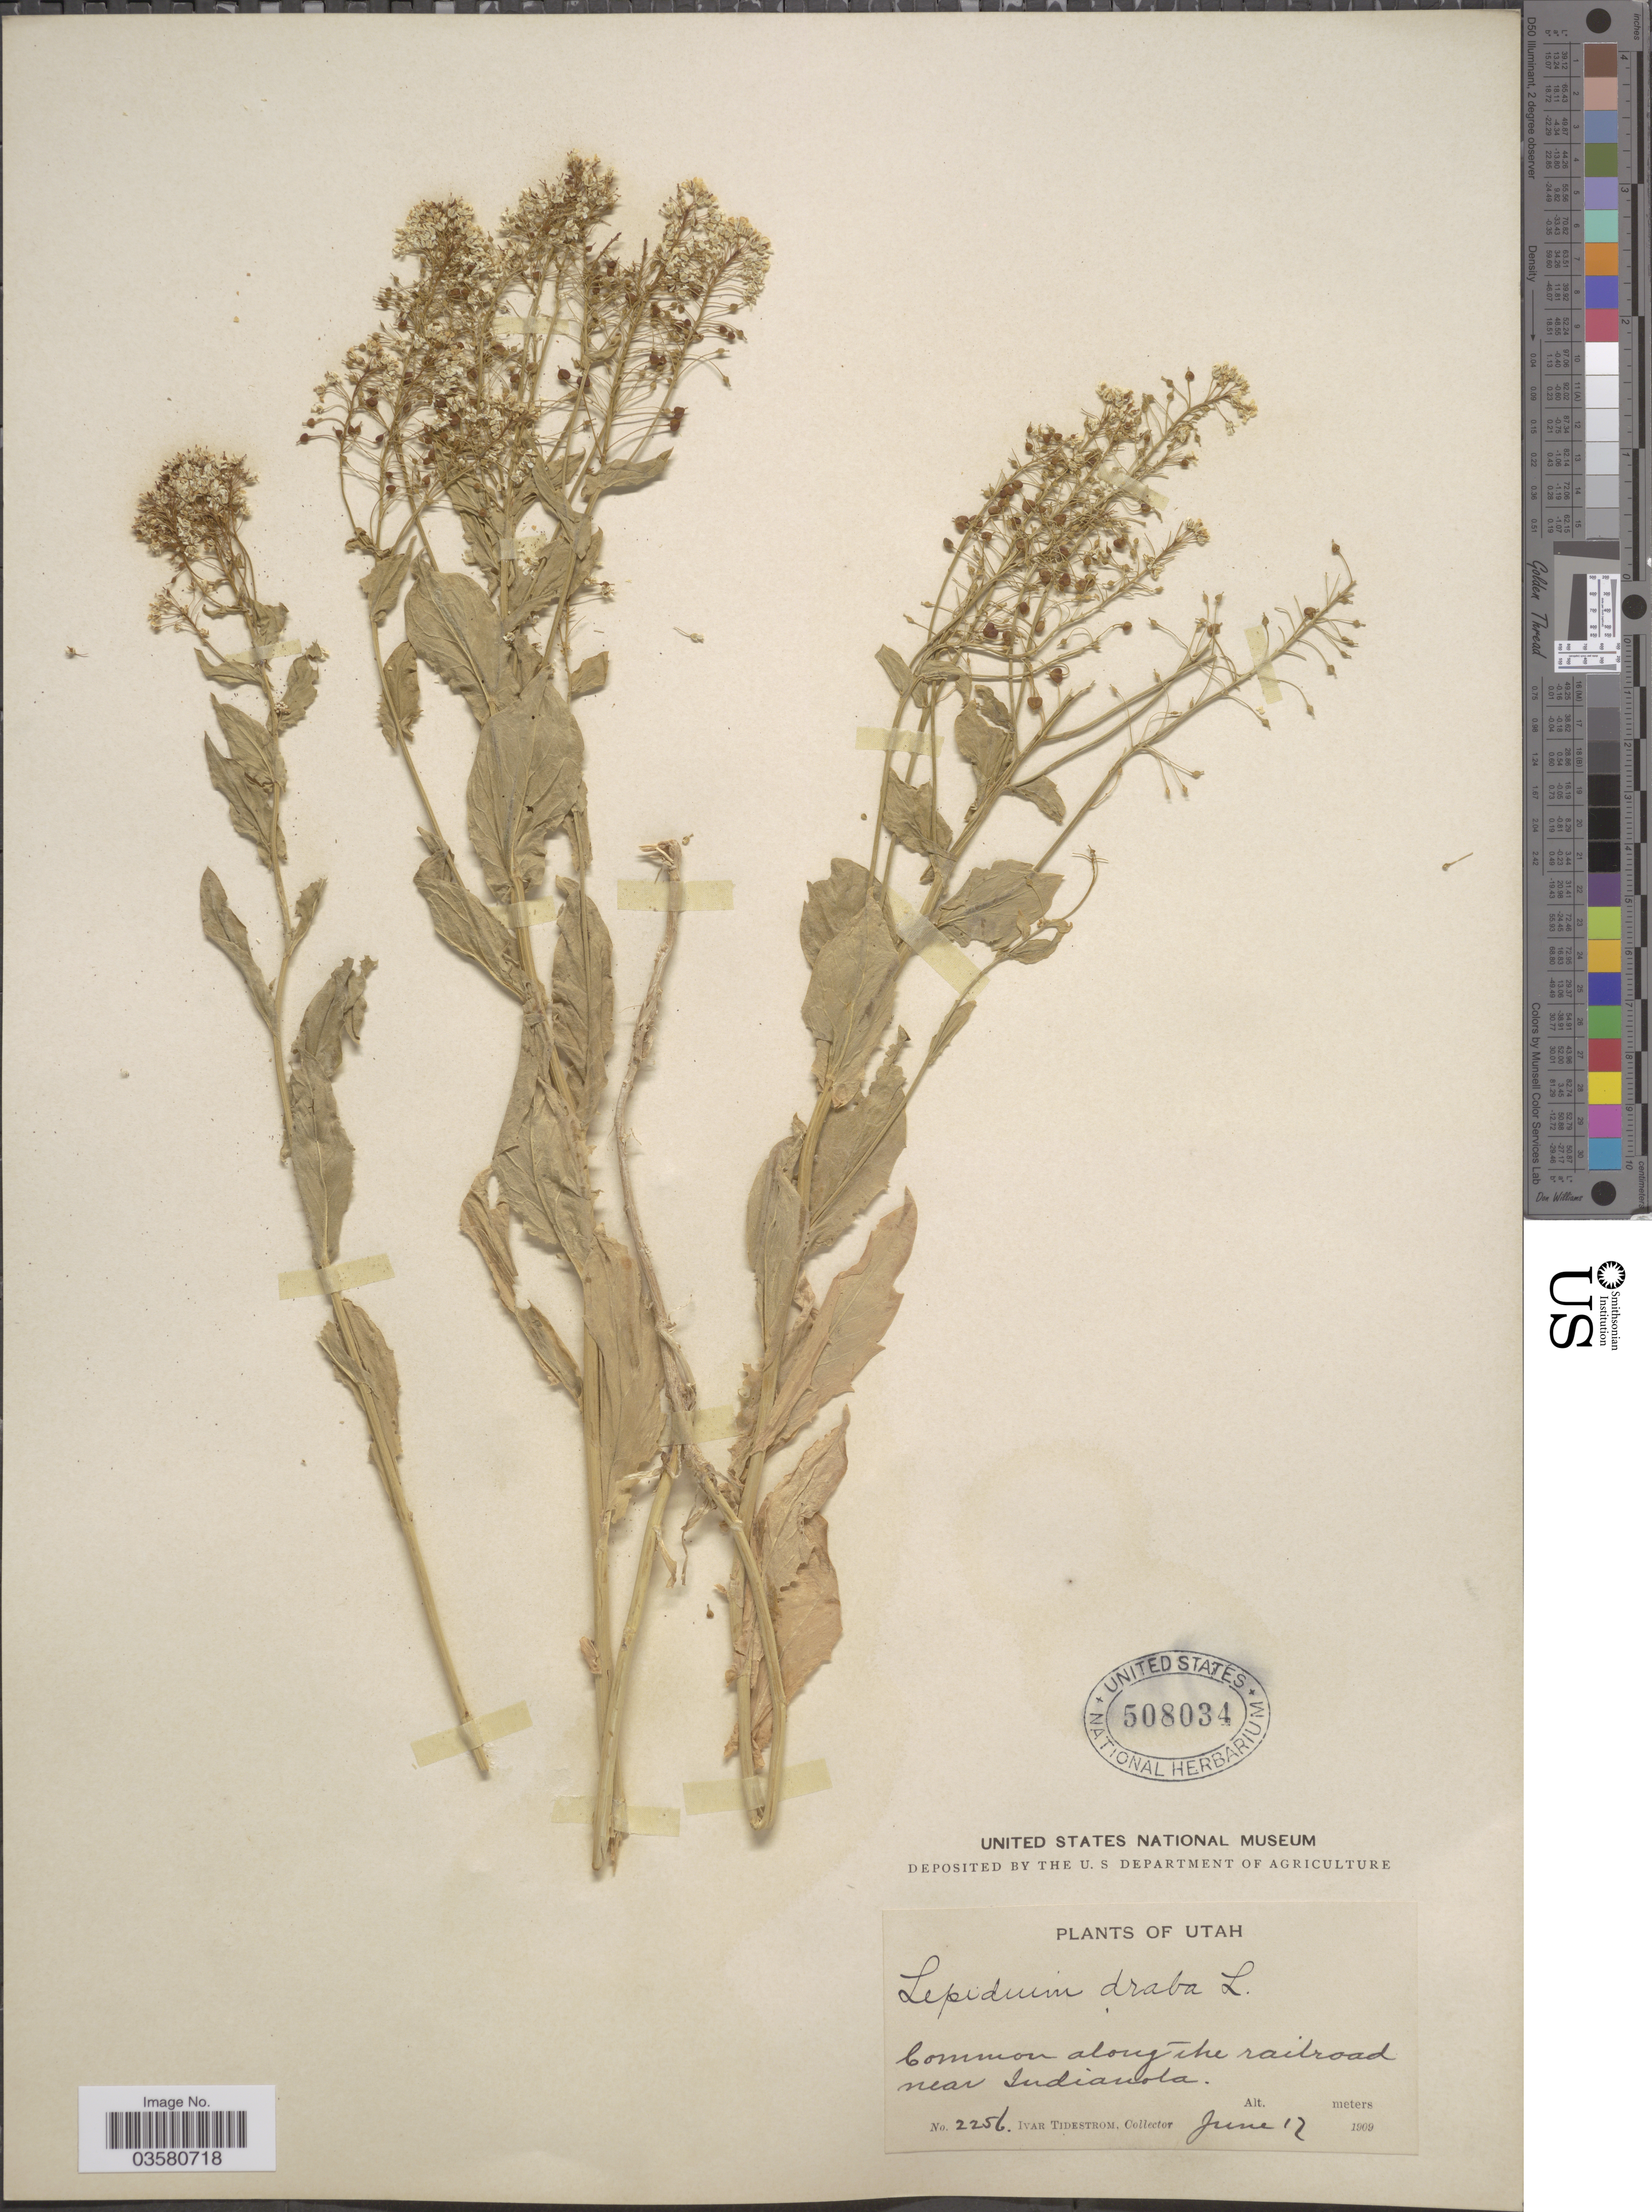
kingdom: Plantae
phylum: Tracheophyta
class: Magnoliopsida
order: Brassicales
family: Brassicaceae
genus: Lepidium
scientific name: Lepidium draba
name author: L.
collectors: I. F. Tidestrom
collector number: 2256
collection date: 1909-06-12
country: United States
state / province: Utah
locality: Along the railroad near Indianola.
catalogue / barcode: US 508034